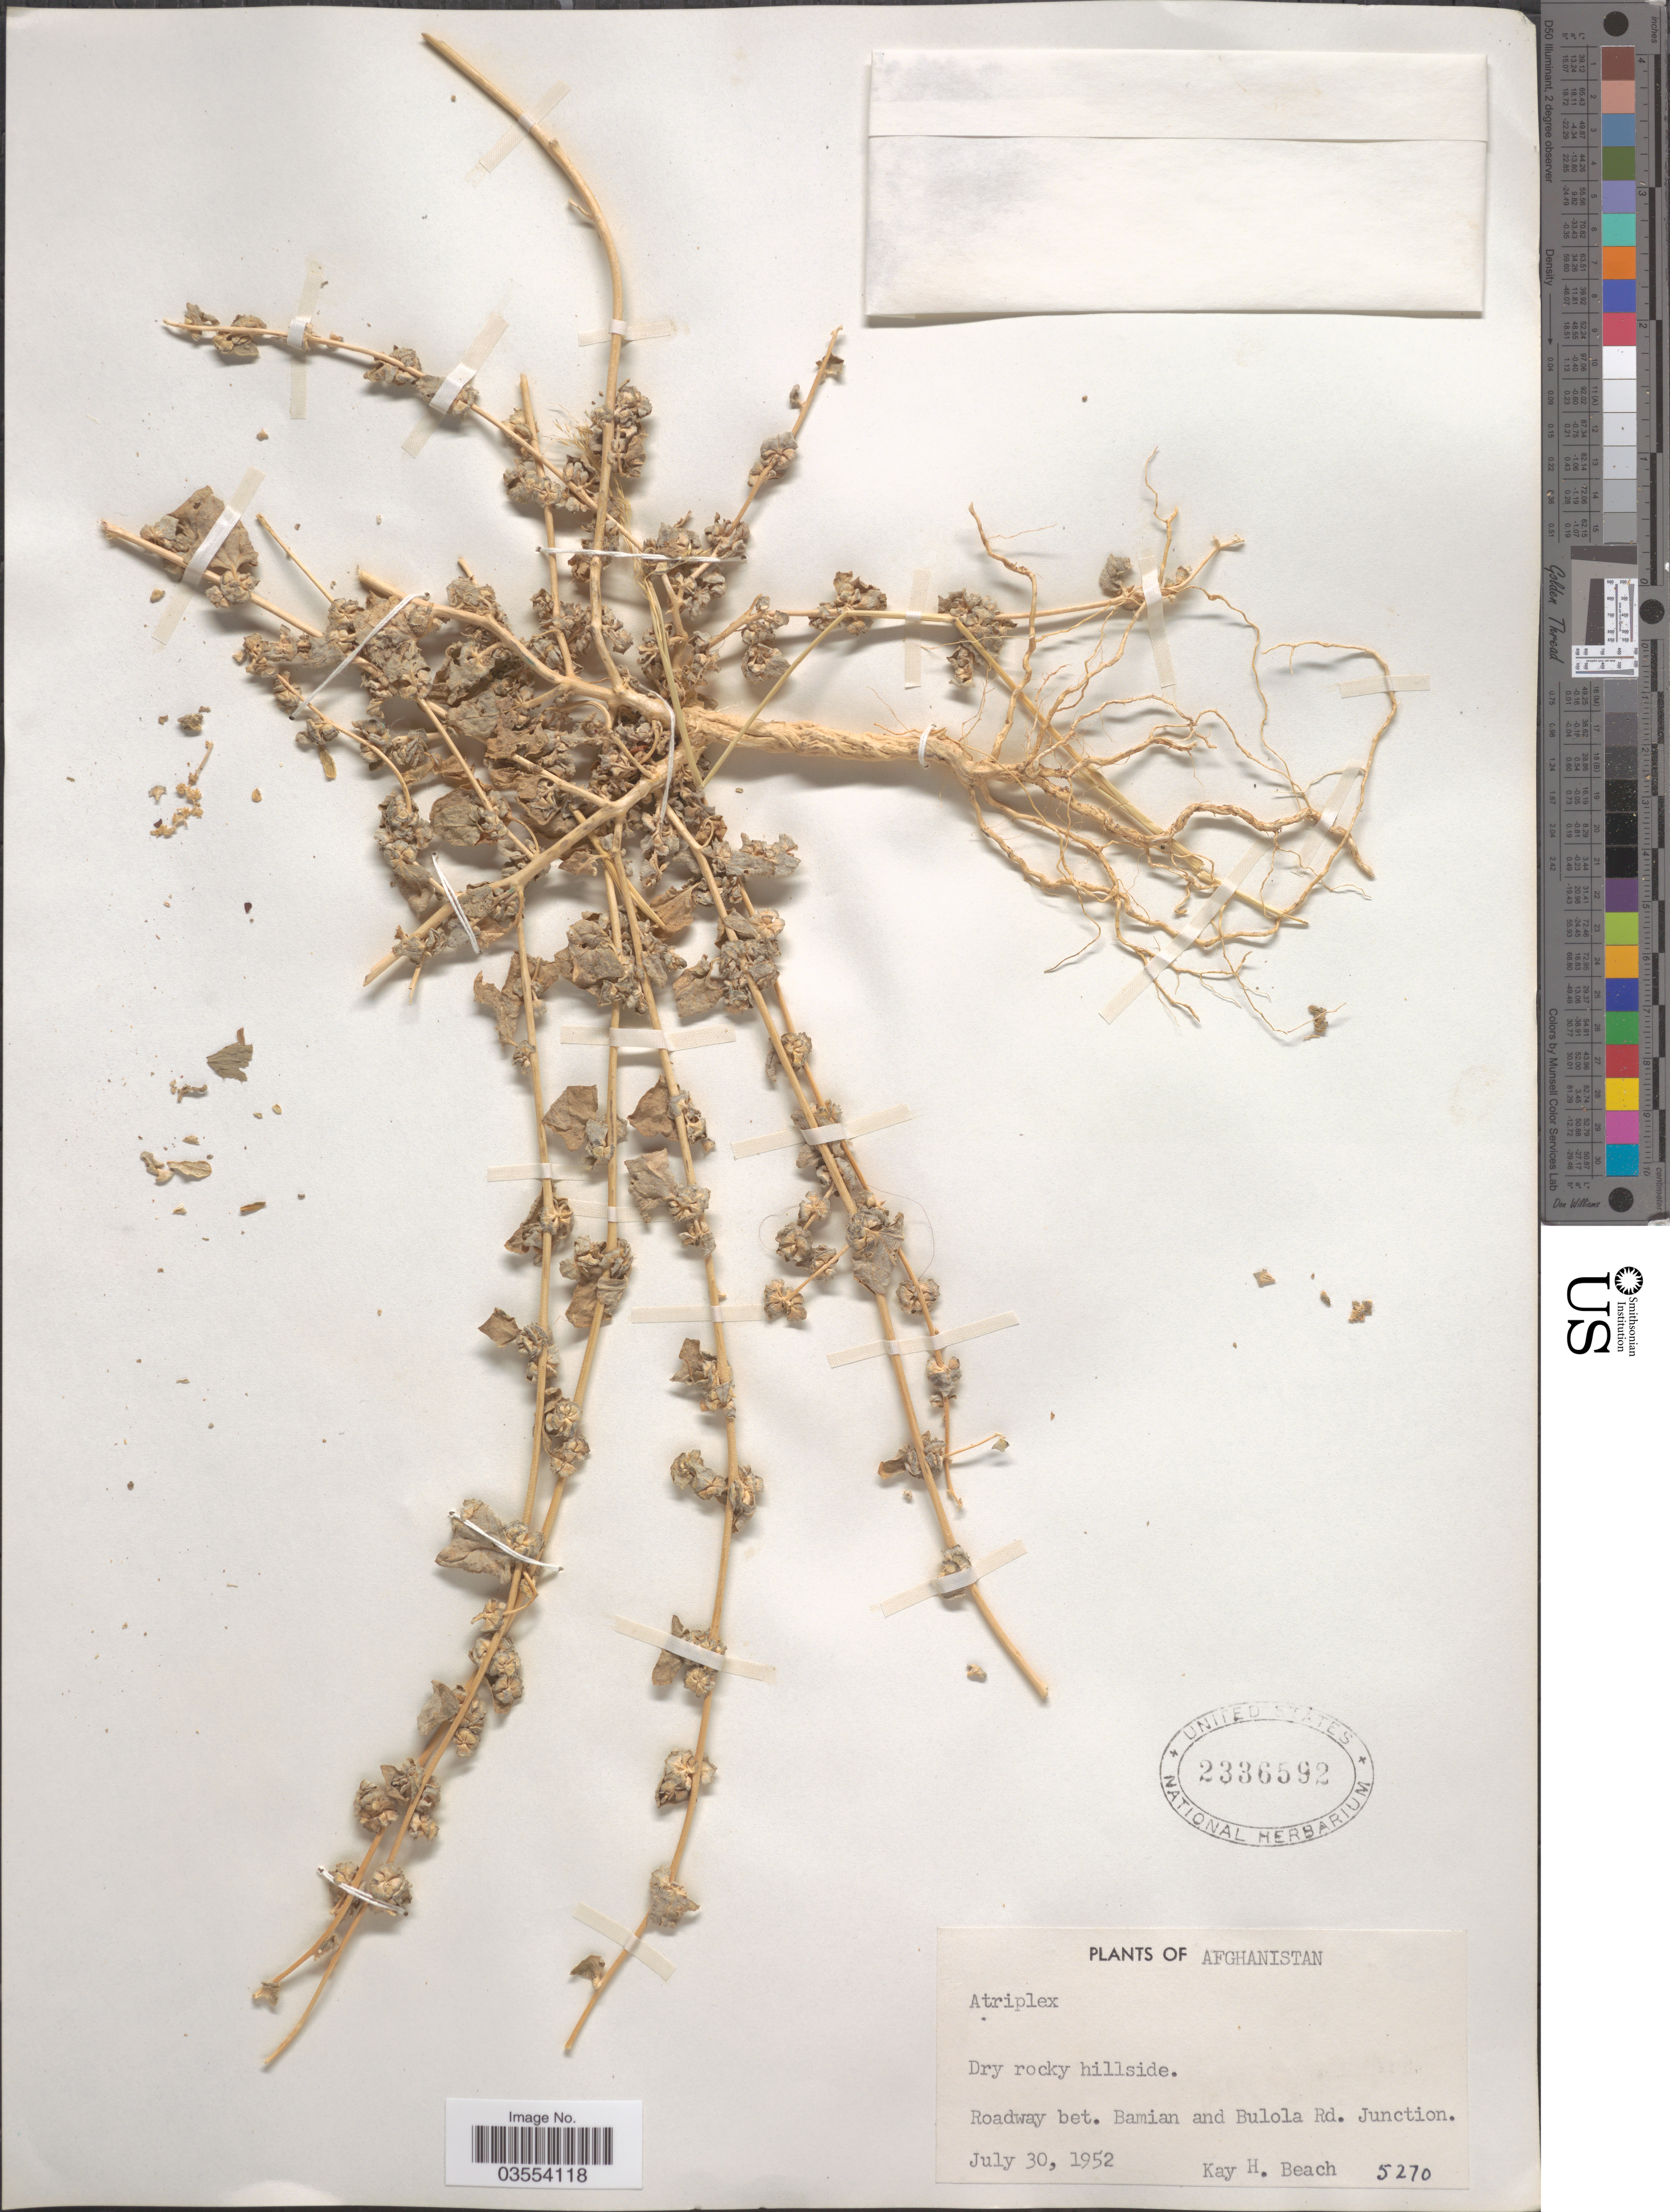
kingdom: Plantae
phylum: Tracheophyta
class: Magnoliopsida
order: Caryophyllales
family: Amaranthaceae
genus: Atriplex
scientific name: Atriplex sp.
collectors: K. H. Beach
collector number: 5270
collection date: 1952-07-30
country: Afghanistan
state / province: Bamian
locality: Roadway bet. Bamian and Bulola Rd. Junction.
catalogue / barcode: US 2336592